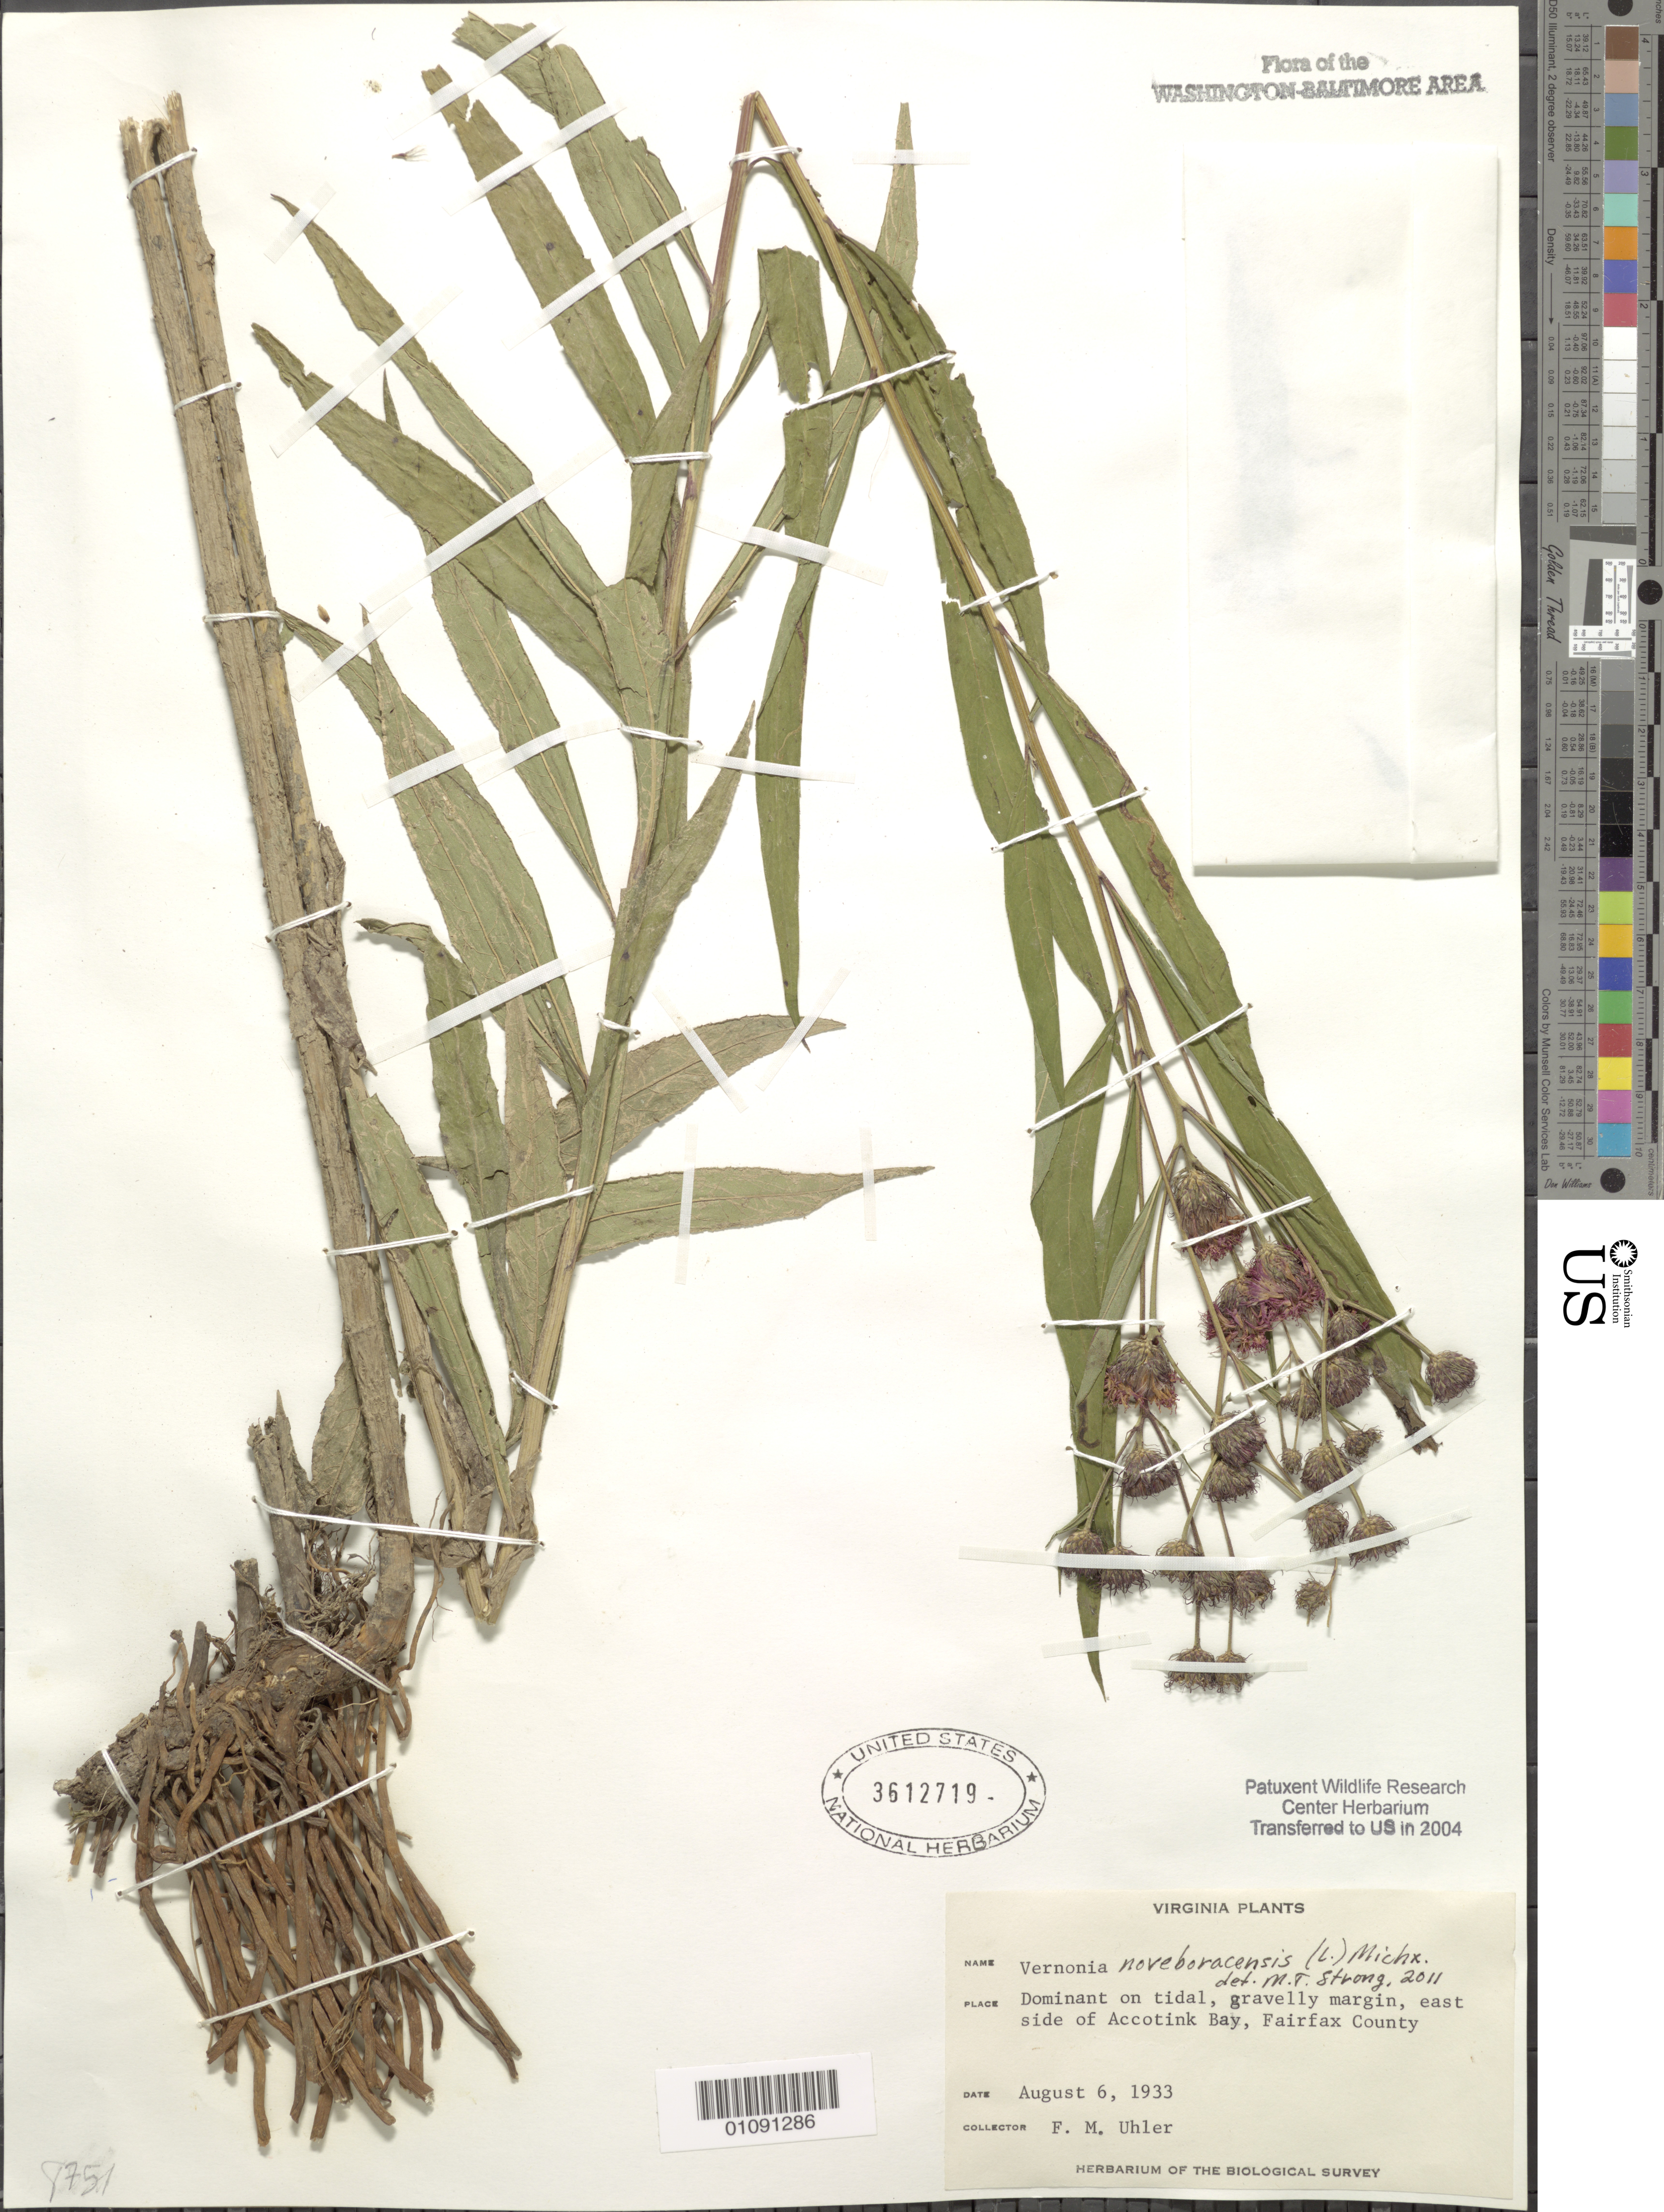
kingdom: Plantae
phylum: Tracheophyta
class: Magnoliopsida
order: Asterales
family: Asteraceae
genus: Vernonia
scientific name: Vernonia noveboracensis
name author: (L.) Michx.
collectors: F. M. Uhler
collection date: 1933-08-06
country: United States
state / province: Virginia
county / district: Fairfax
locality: Accotink Bay, E. side.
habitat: Dominant on tidal, gravelly margin.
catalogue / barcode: US 3612719